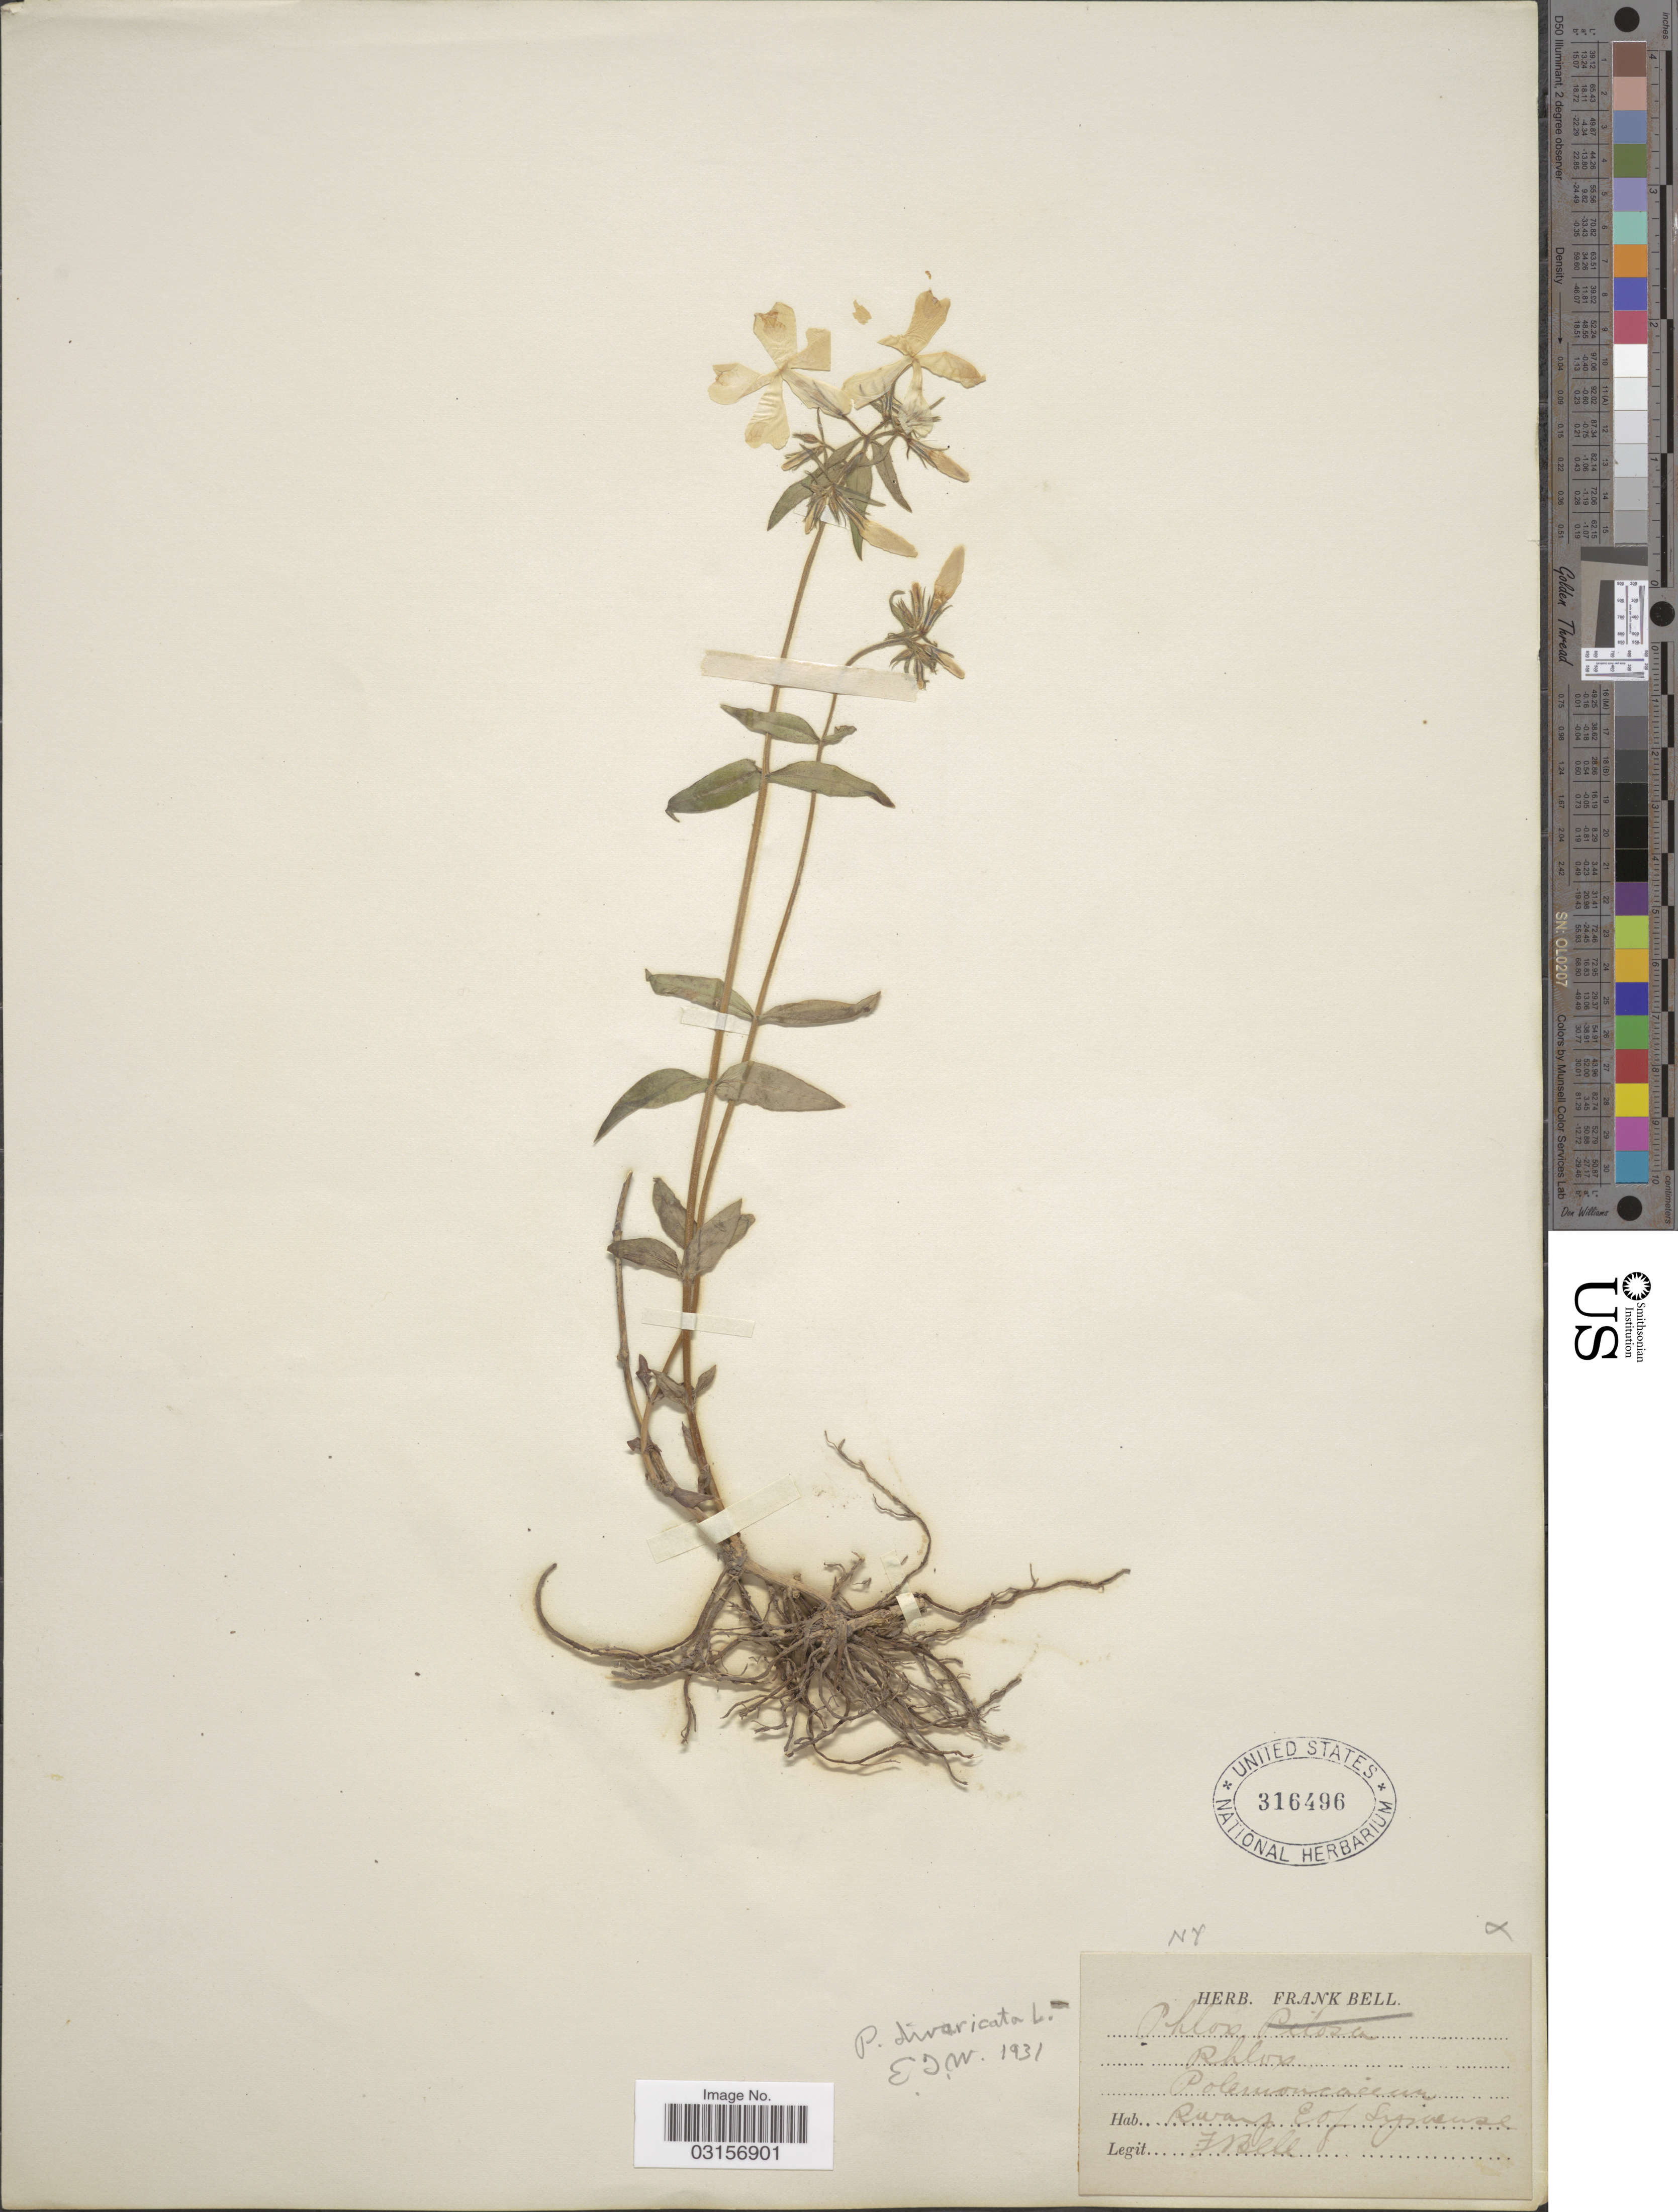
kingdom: Plantae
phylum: Tracheophyta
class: Magnoliopsida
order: Ericales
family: Polemoniaceae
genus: Phlox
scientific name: Phlox divaricata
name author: L.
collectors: F. Bell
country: United States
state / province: New York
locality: Swamp E of Syracuse.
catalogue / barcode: US 316496